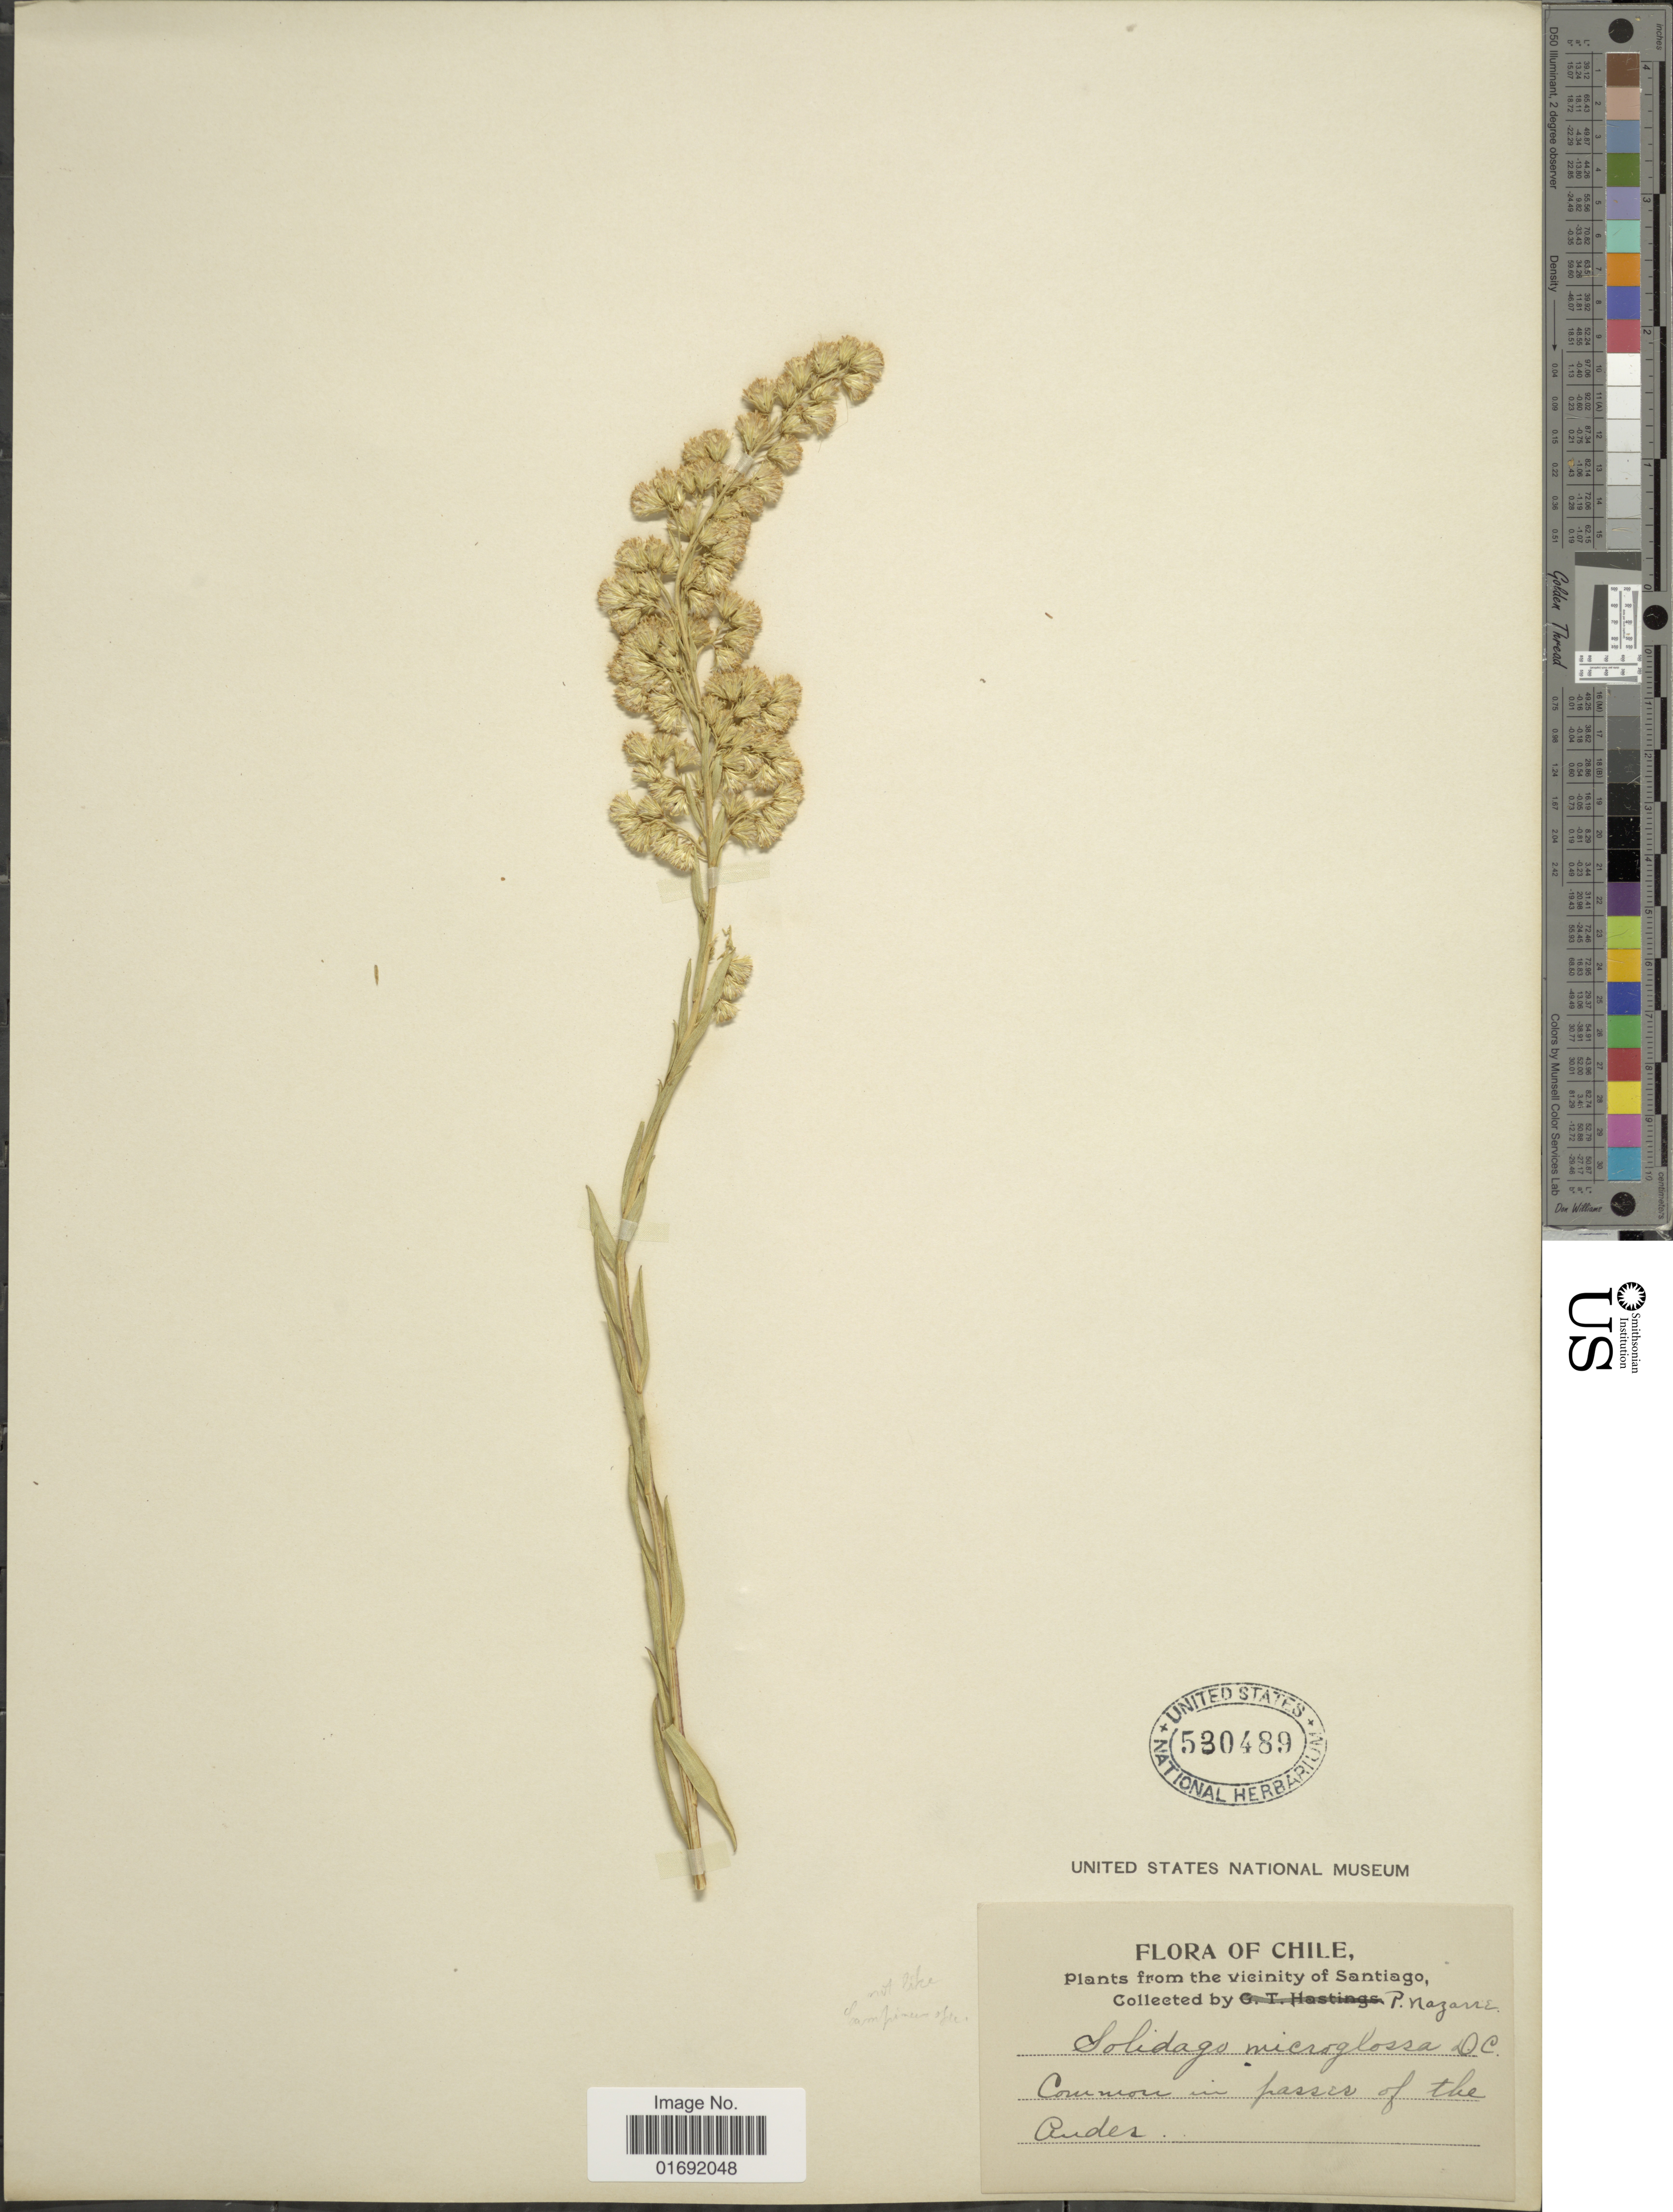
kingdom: Plantae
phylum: Tracheophyta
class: Magnoliopsida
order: Asterales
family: Asteraceae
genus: Solidago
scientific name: Solidago chilensis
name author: Meyen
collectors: P. Nazane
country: Chile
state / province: Región Metropolitana (RM)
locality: Vicinity of Santiago, passes of the Pudes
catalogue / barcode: US 530489